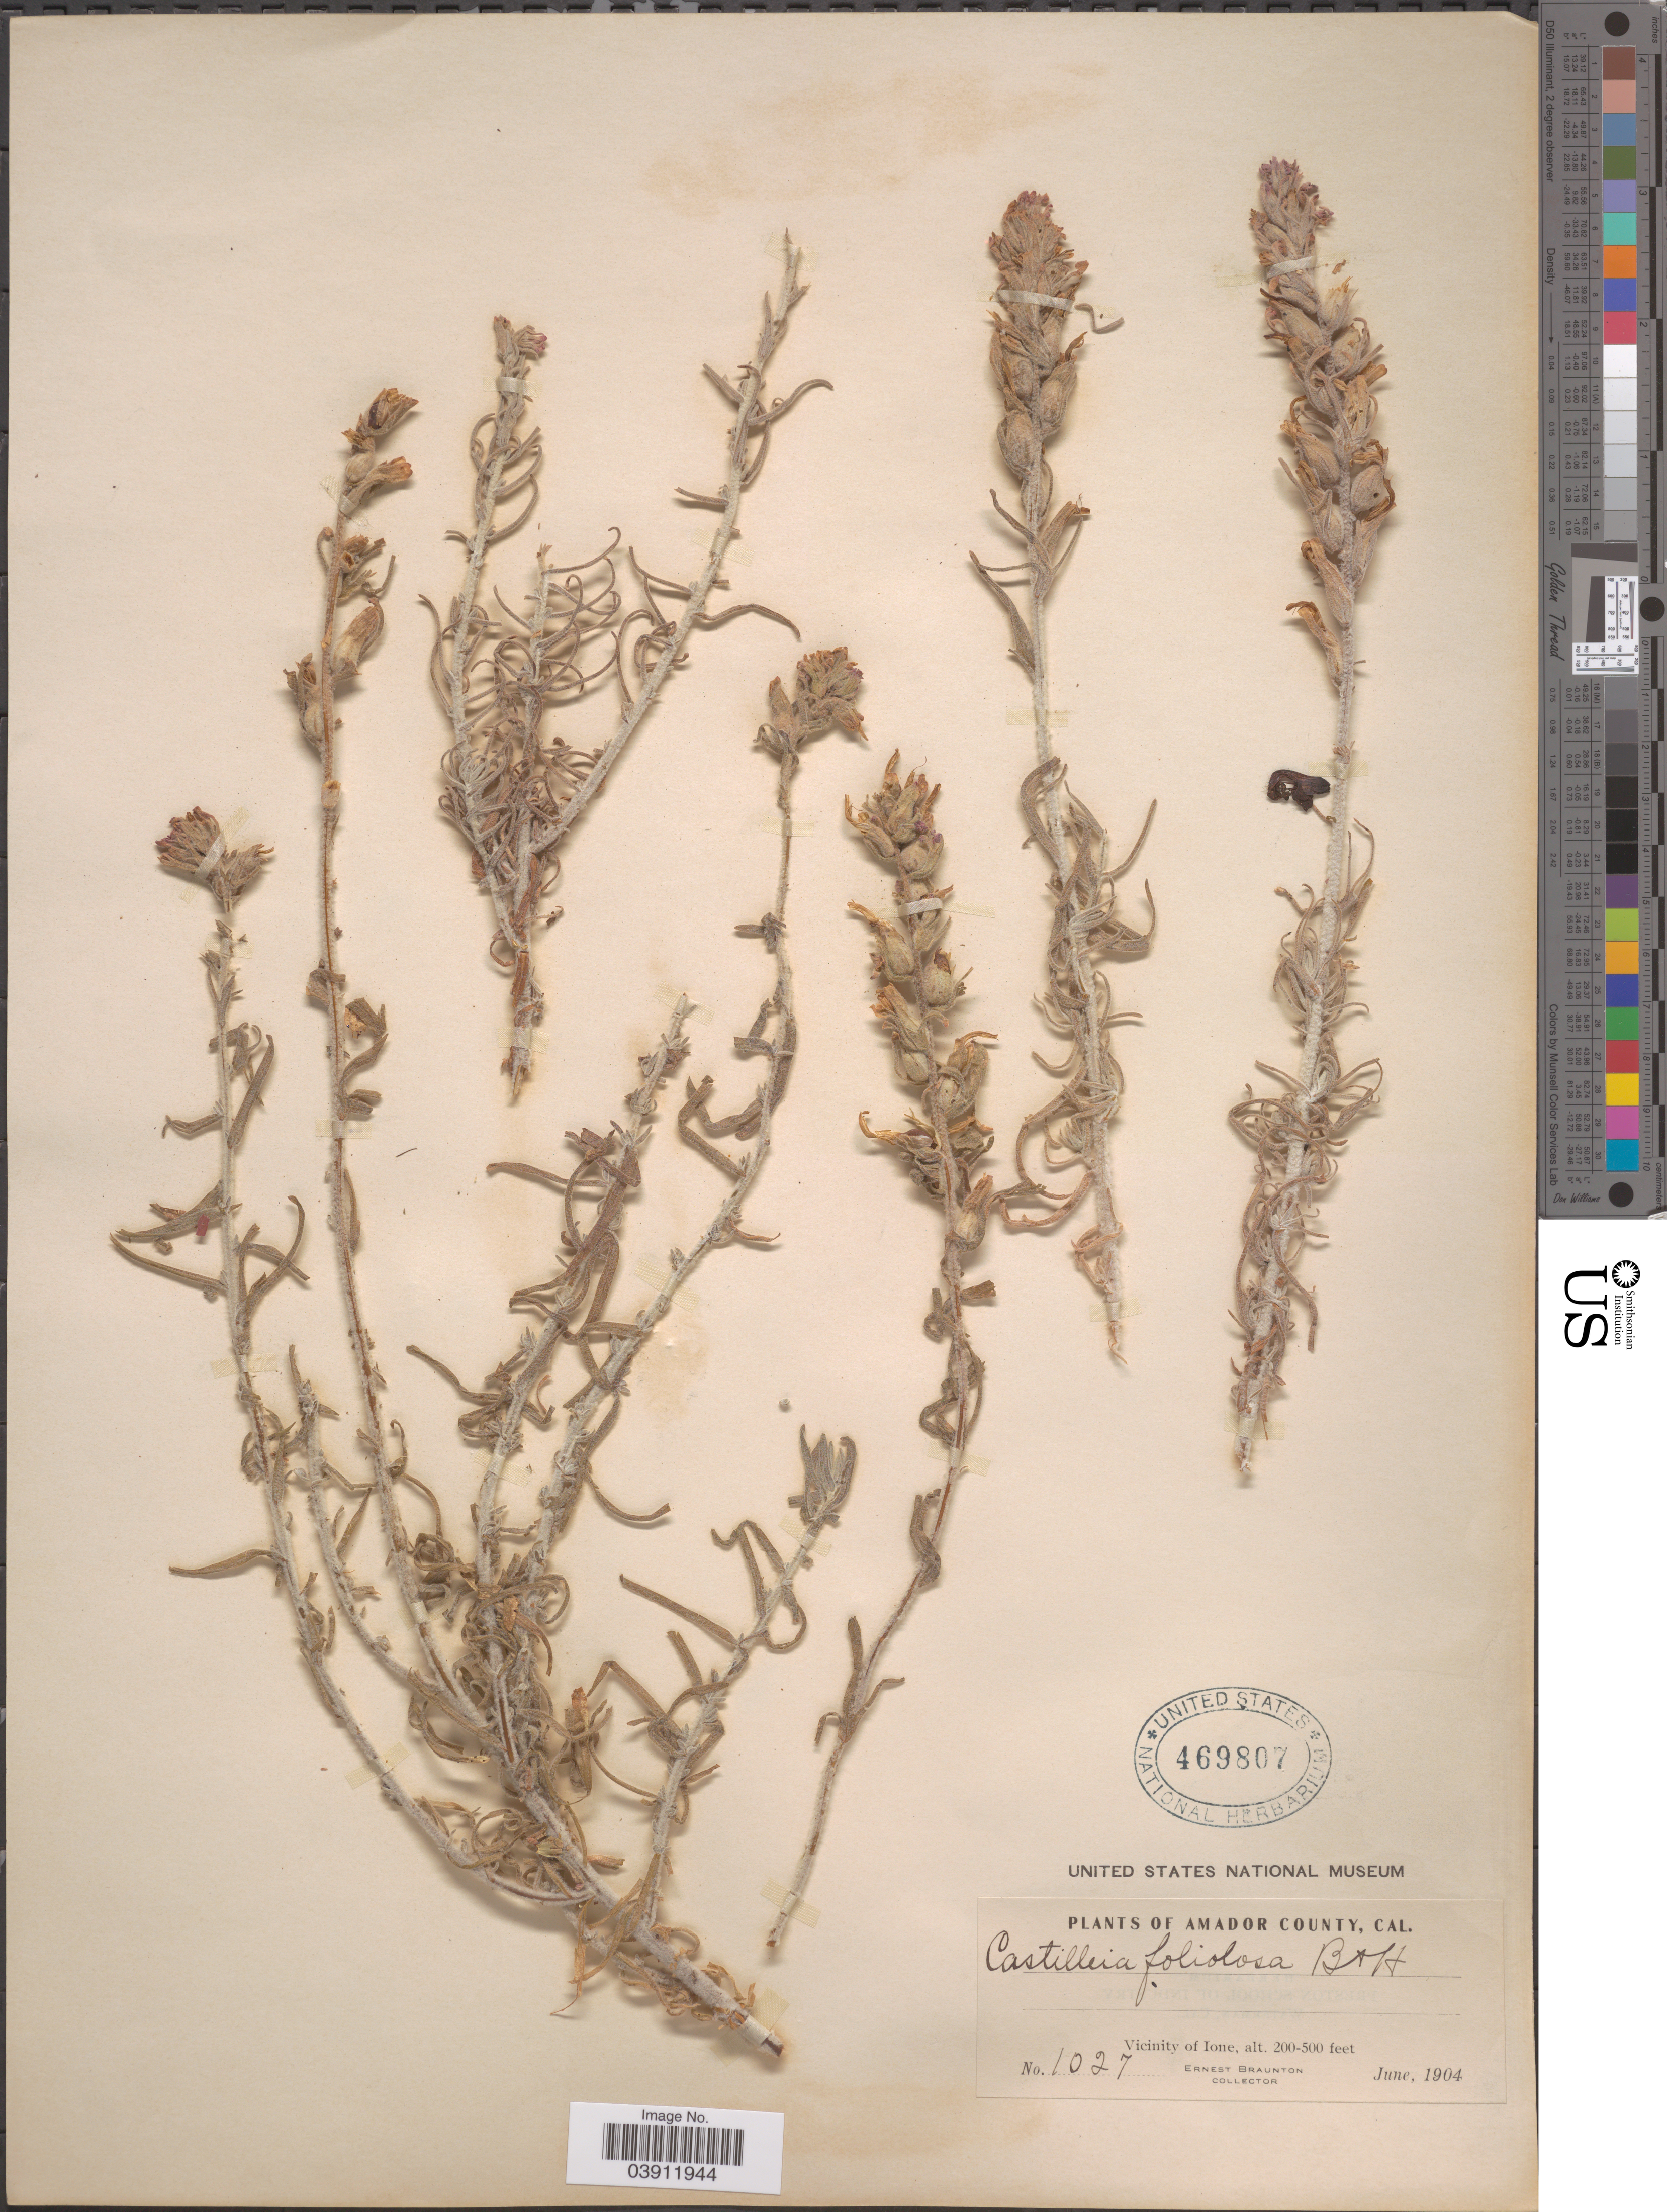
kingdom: Plantae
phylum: Tracheophyta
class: Magnoliopsida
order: Lamiales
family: Orobanchaceae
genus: Castilleja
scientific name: Castilleja foliolosa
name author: Hook. f.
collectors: E. Braunton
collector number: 1027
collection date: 1904-06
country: United States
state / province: California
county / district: Amador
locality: Amador County. Vicinity of Ione.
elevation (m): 61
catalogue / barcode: US 469807